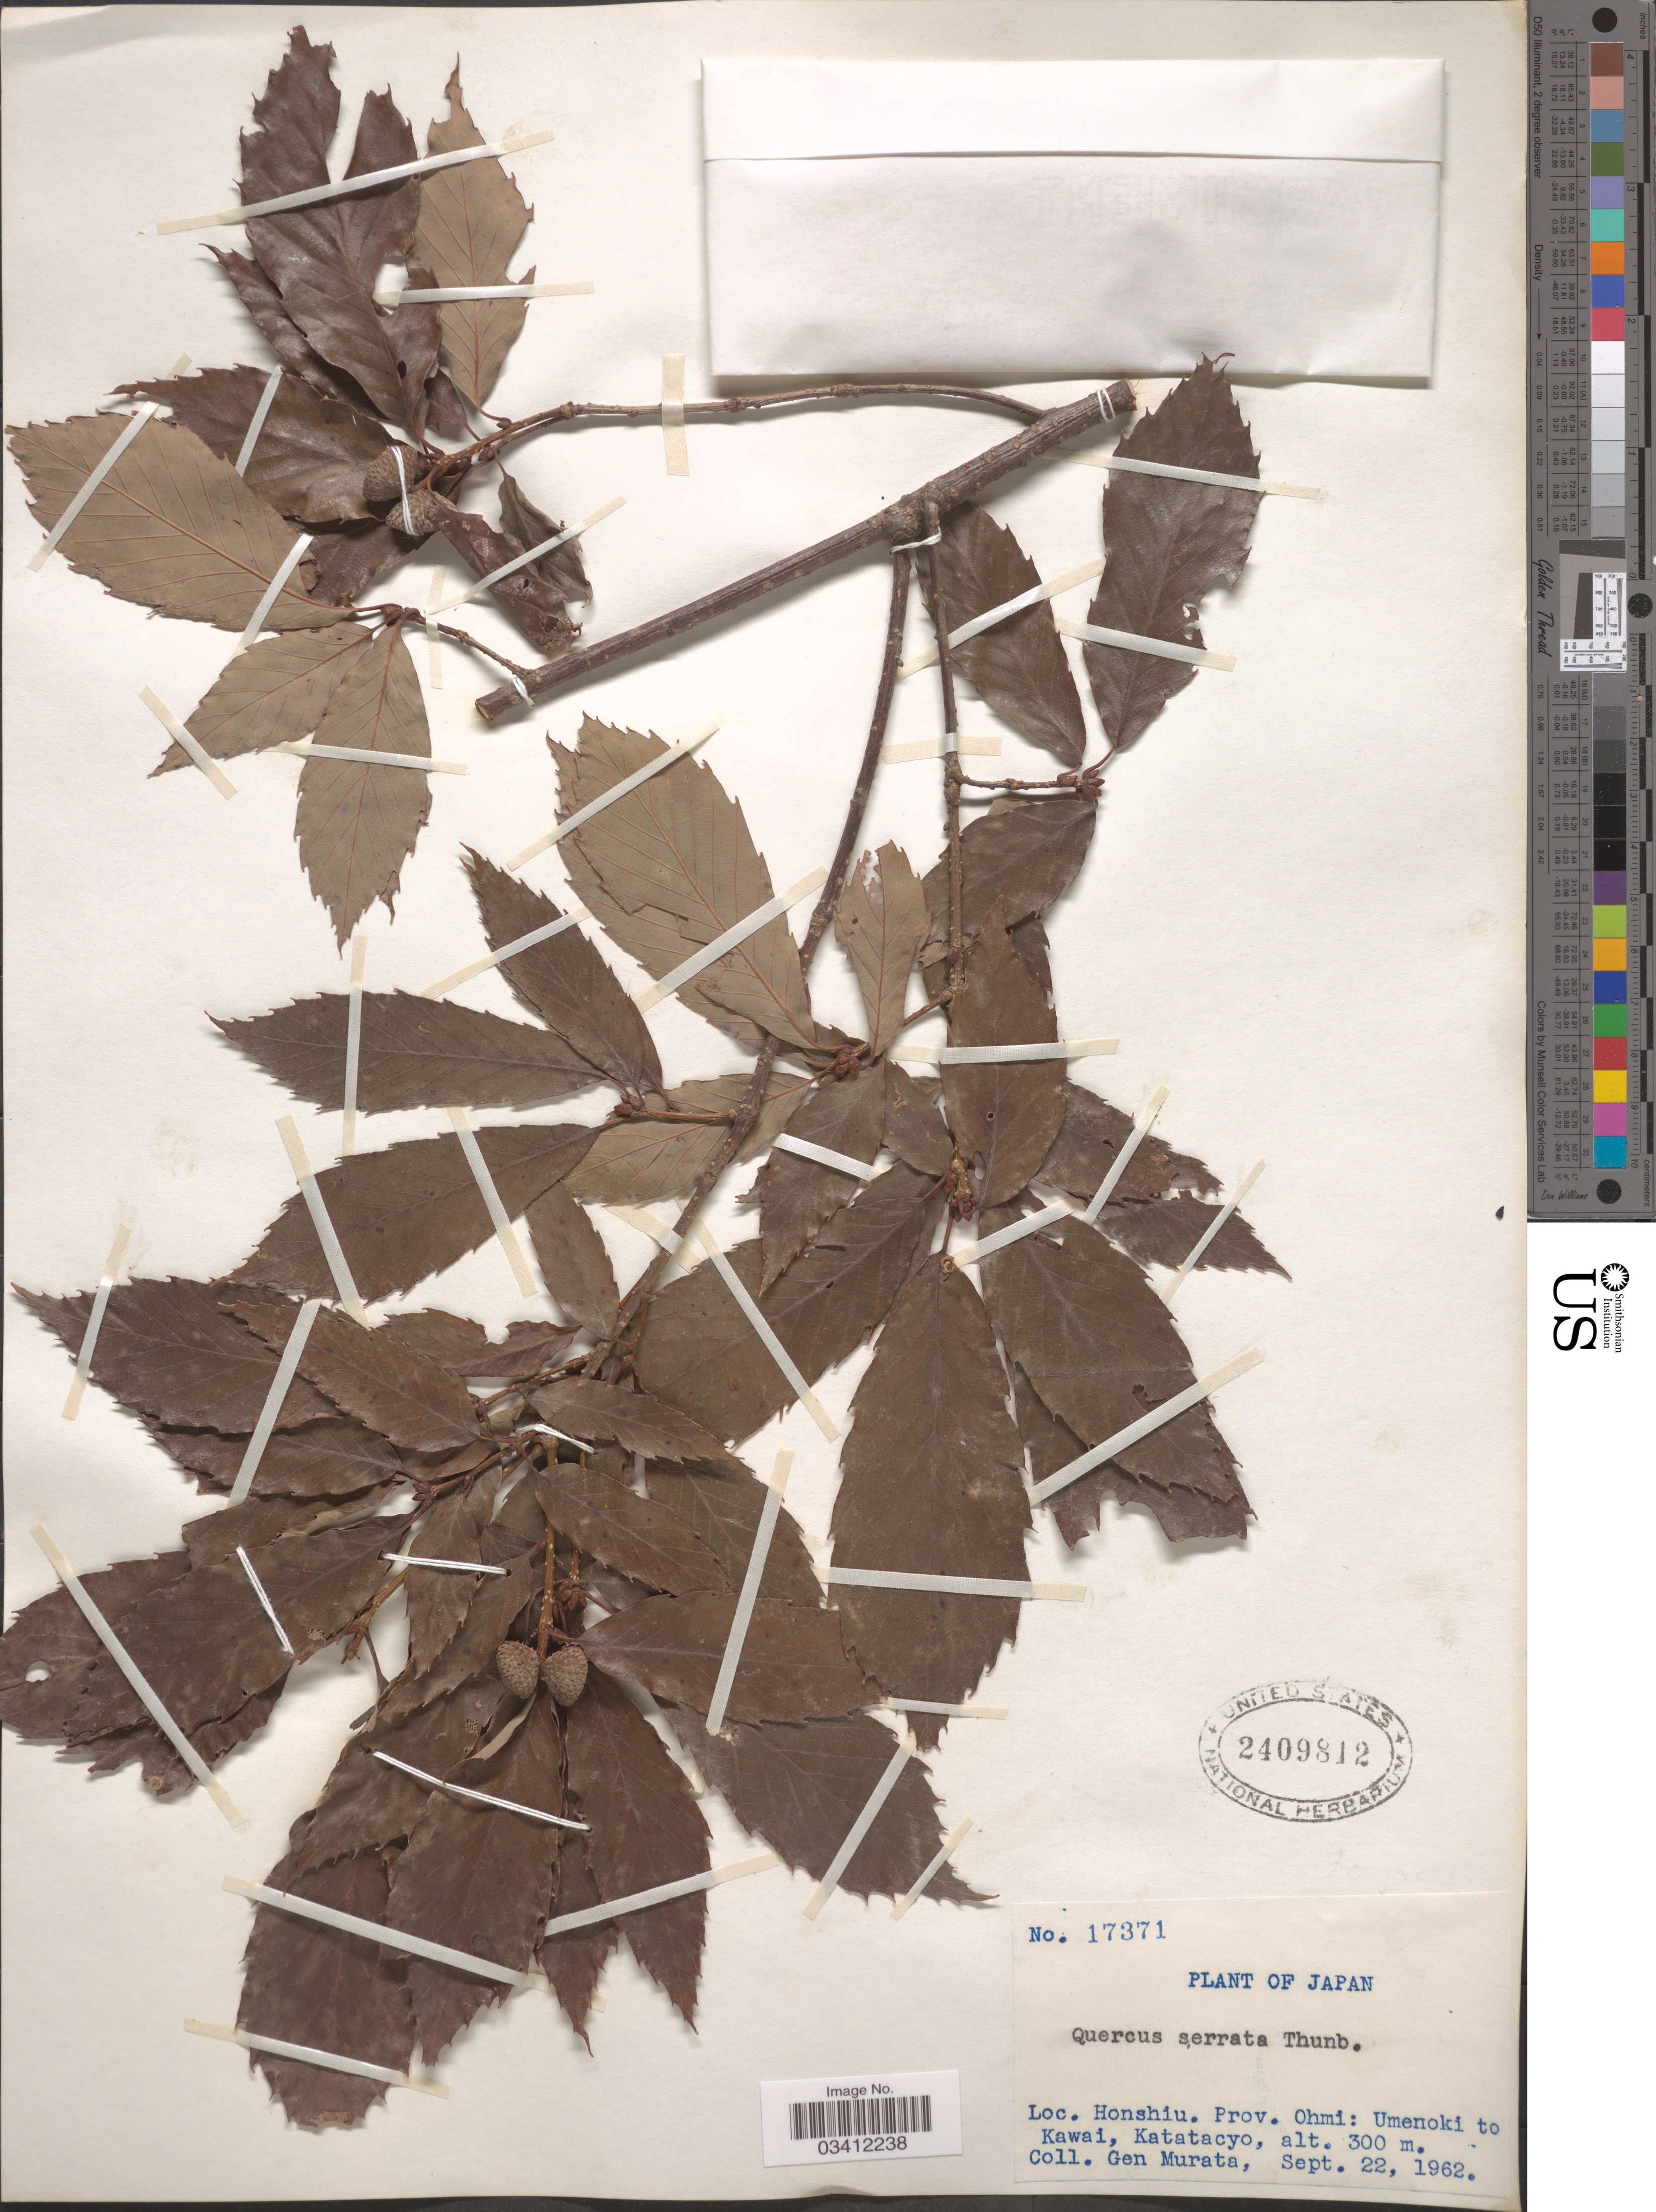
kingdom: Plantae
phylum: Tracheophyta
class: Magnoliopsida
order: Fagales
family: Fagaceae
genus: Quercus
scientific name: Quercus serrata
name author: Thunb.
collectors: G. Murata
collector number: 17371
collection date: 1962-09-22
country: Japan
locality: Honshiu. Prov. Ohmi: Umenoki to Kawai, Katatacyo.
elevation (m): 300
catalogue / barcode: US 2409812